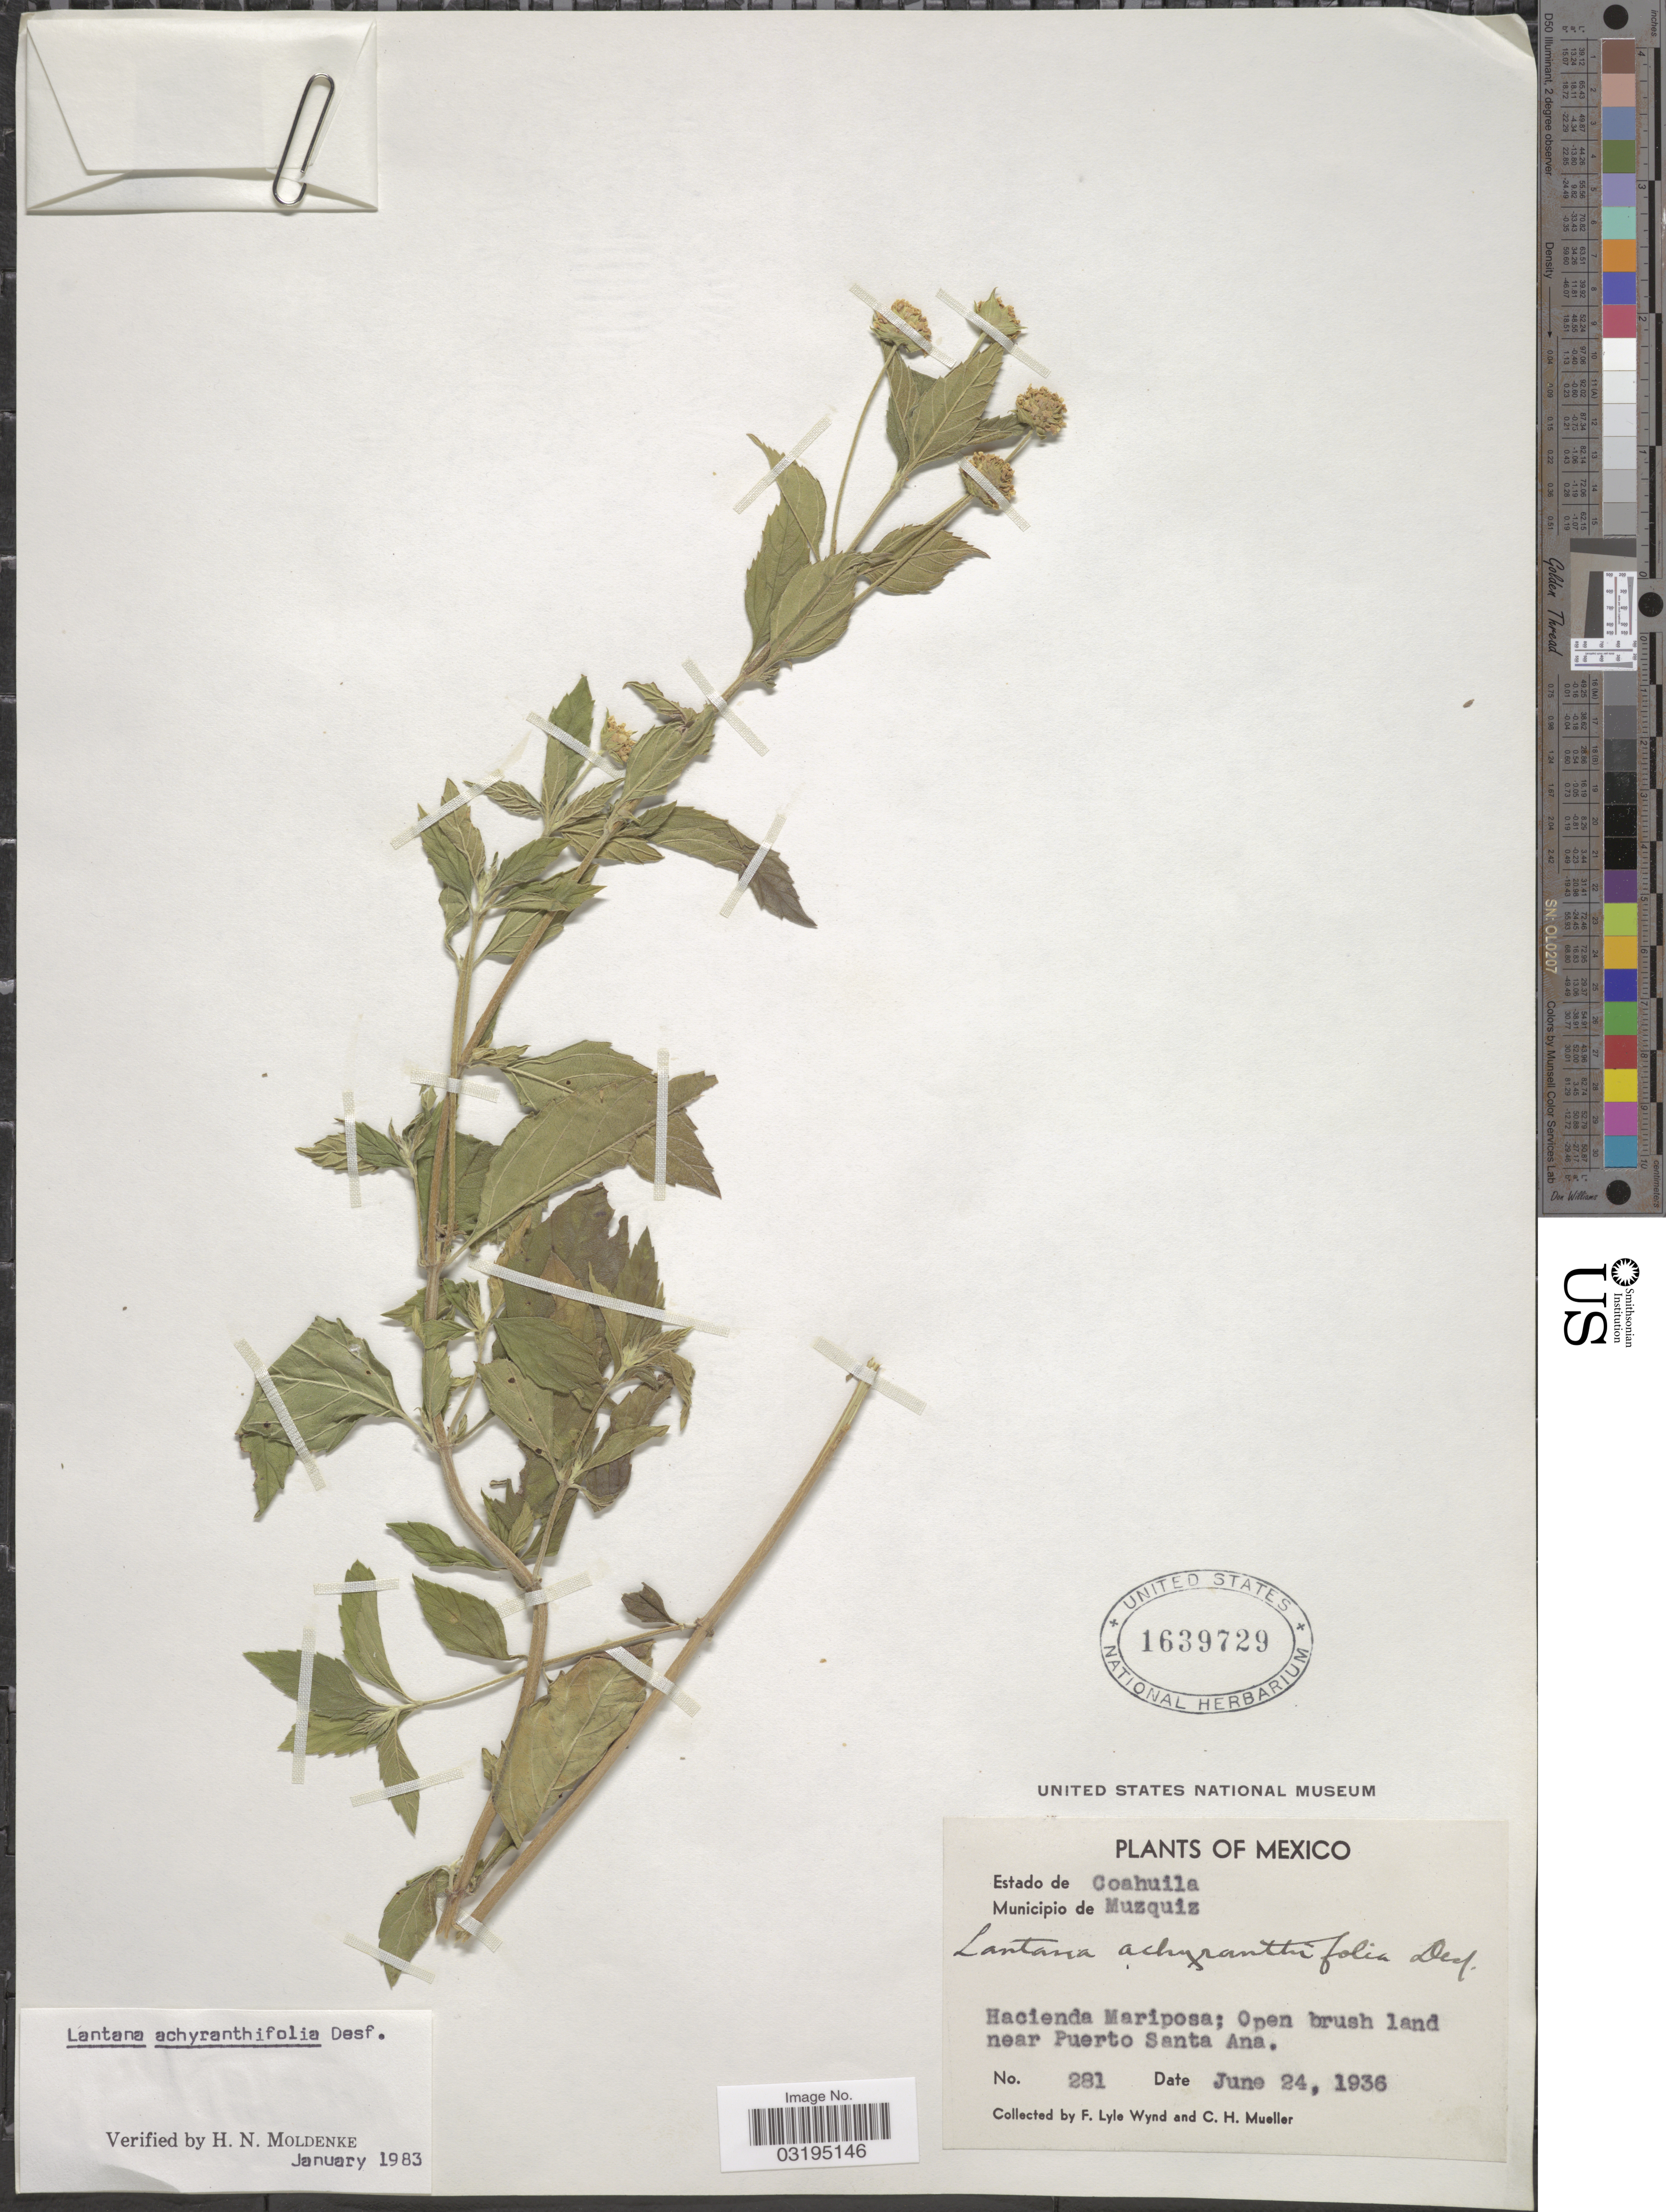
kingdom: Plantae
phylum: Tracheophyta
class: Magnoliopsida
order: Lamiales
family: Verbenaceae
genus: Lantana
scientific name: Lantana achyranthifolia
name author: Desf.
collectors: F. L. Wynd & C. H. Mueller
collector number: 281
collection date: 1936-06-24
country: Mexico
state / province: Coahuila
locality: Municipio de Muzquiz. Hacienda Mariposa; Open brush land near Puerto Santa Ana.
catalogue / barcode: US 1639729